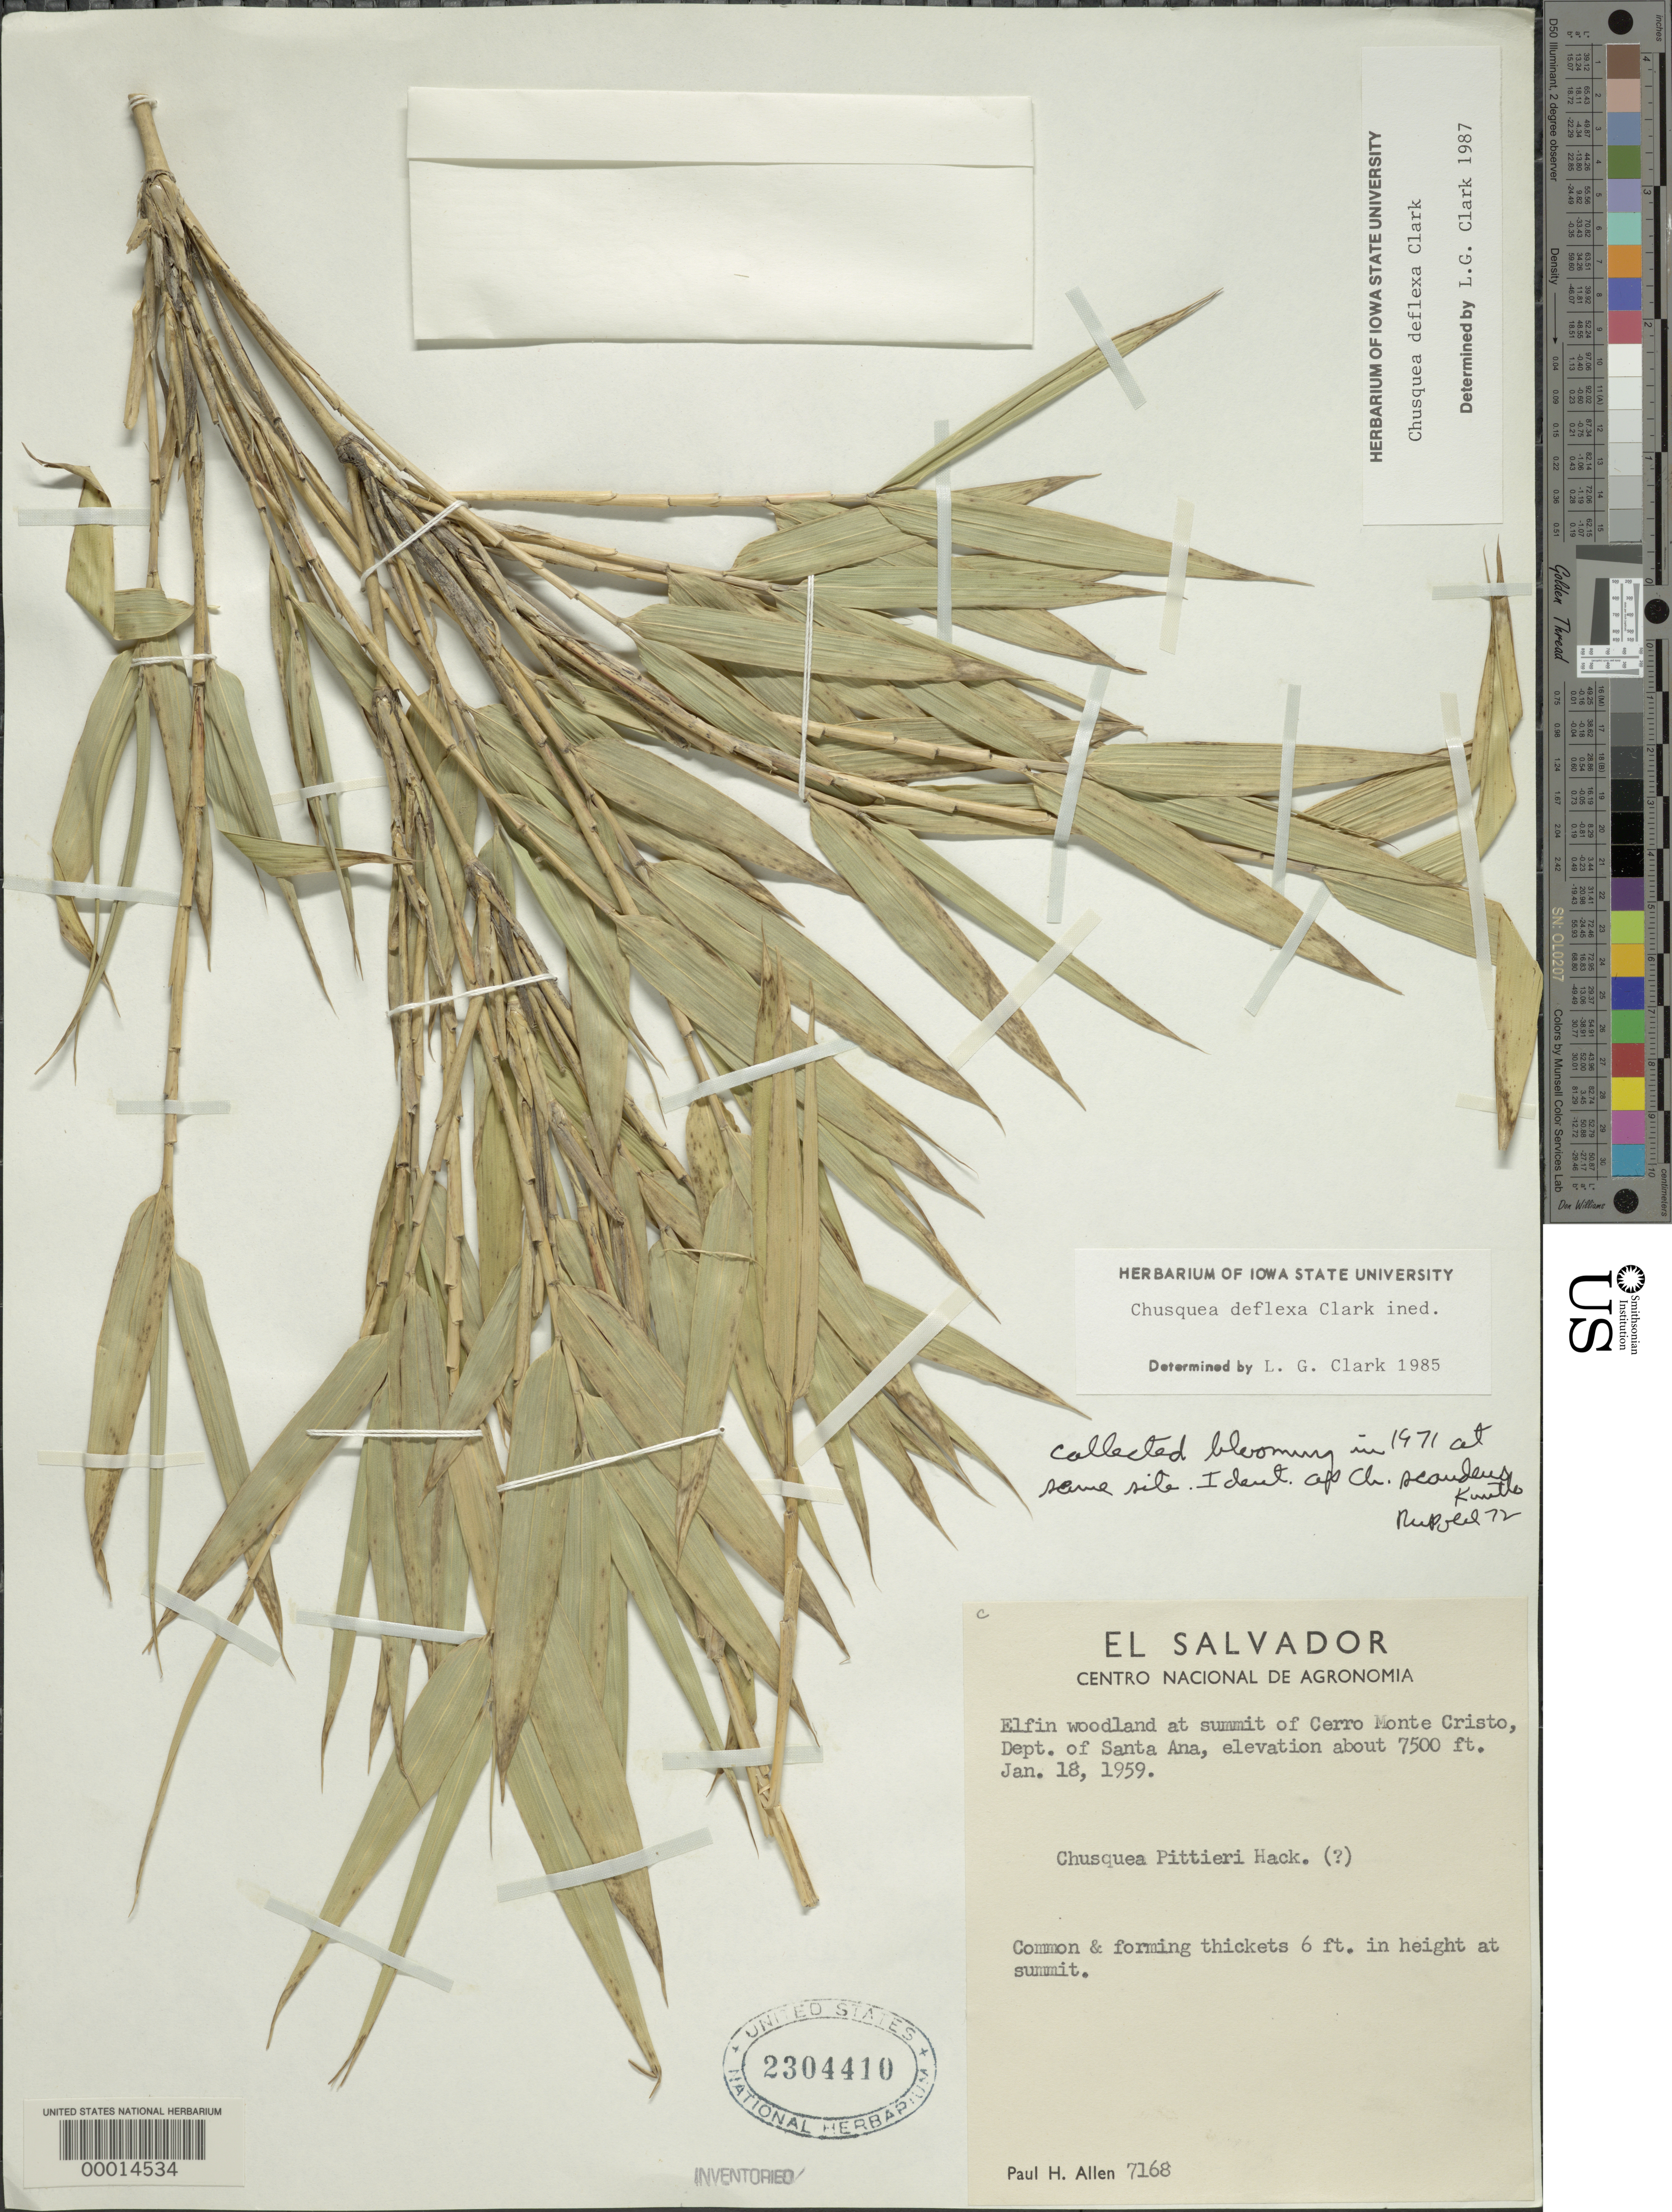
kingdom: Plantae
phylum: Tracheophyta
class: Liliopsida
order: Poales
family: Poaceae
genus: Chusquea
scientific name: Chusquea deflexa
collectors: P. H. Allen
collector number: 7168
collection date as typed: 18 Jan 1959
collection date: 1959-01-18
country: El Salvador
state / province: Santa Ana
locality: Cerro monte cristo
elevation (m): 2288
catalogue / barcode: US 2304410